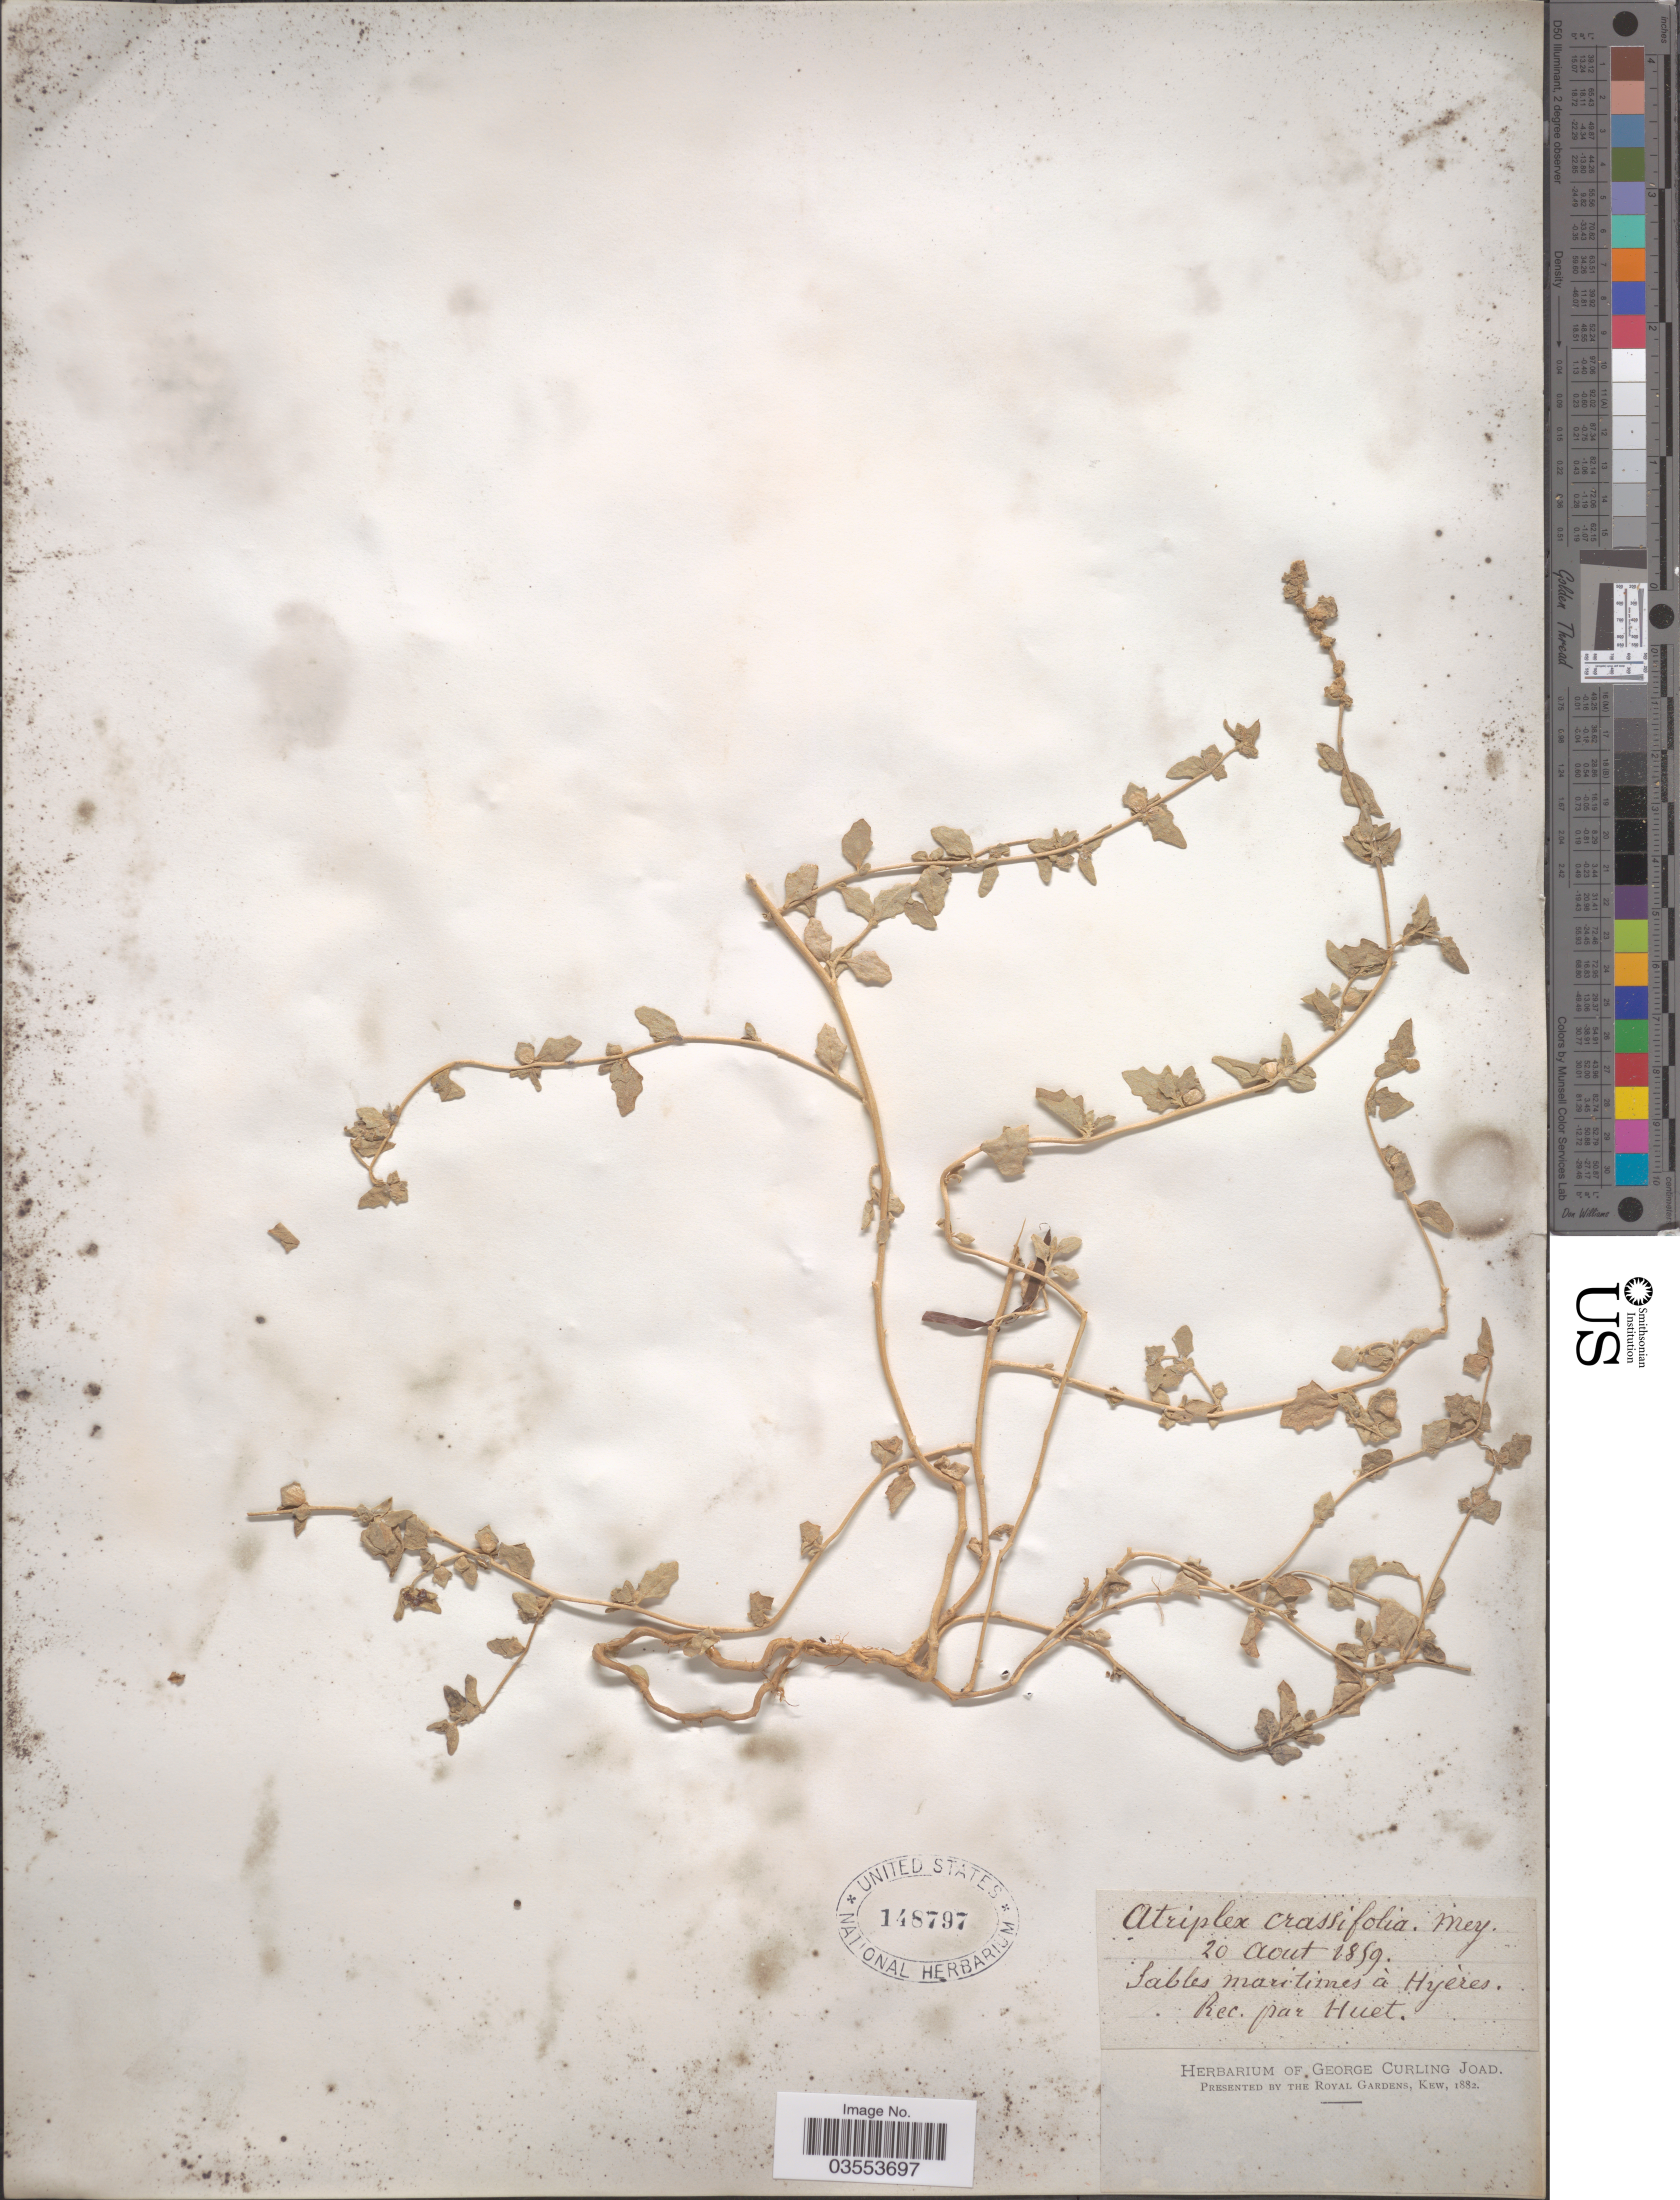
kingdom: Plantae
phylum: Tracheophyta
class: Magnoliopsida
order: Caryophyllales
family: Amaranthaceae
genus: Atriplex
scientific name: Atriplex crassifolia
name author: Ledeb.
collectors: -. Huet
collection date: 1859-08-20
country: France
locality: Sables maritimes à Hyères.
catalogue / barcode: US 148797